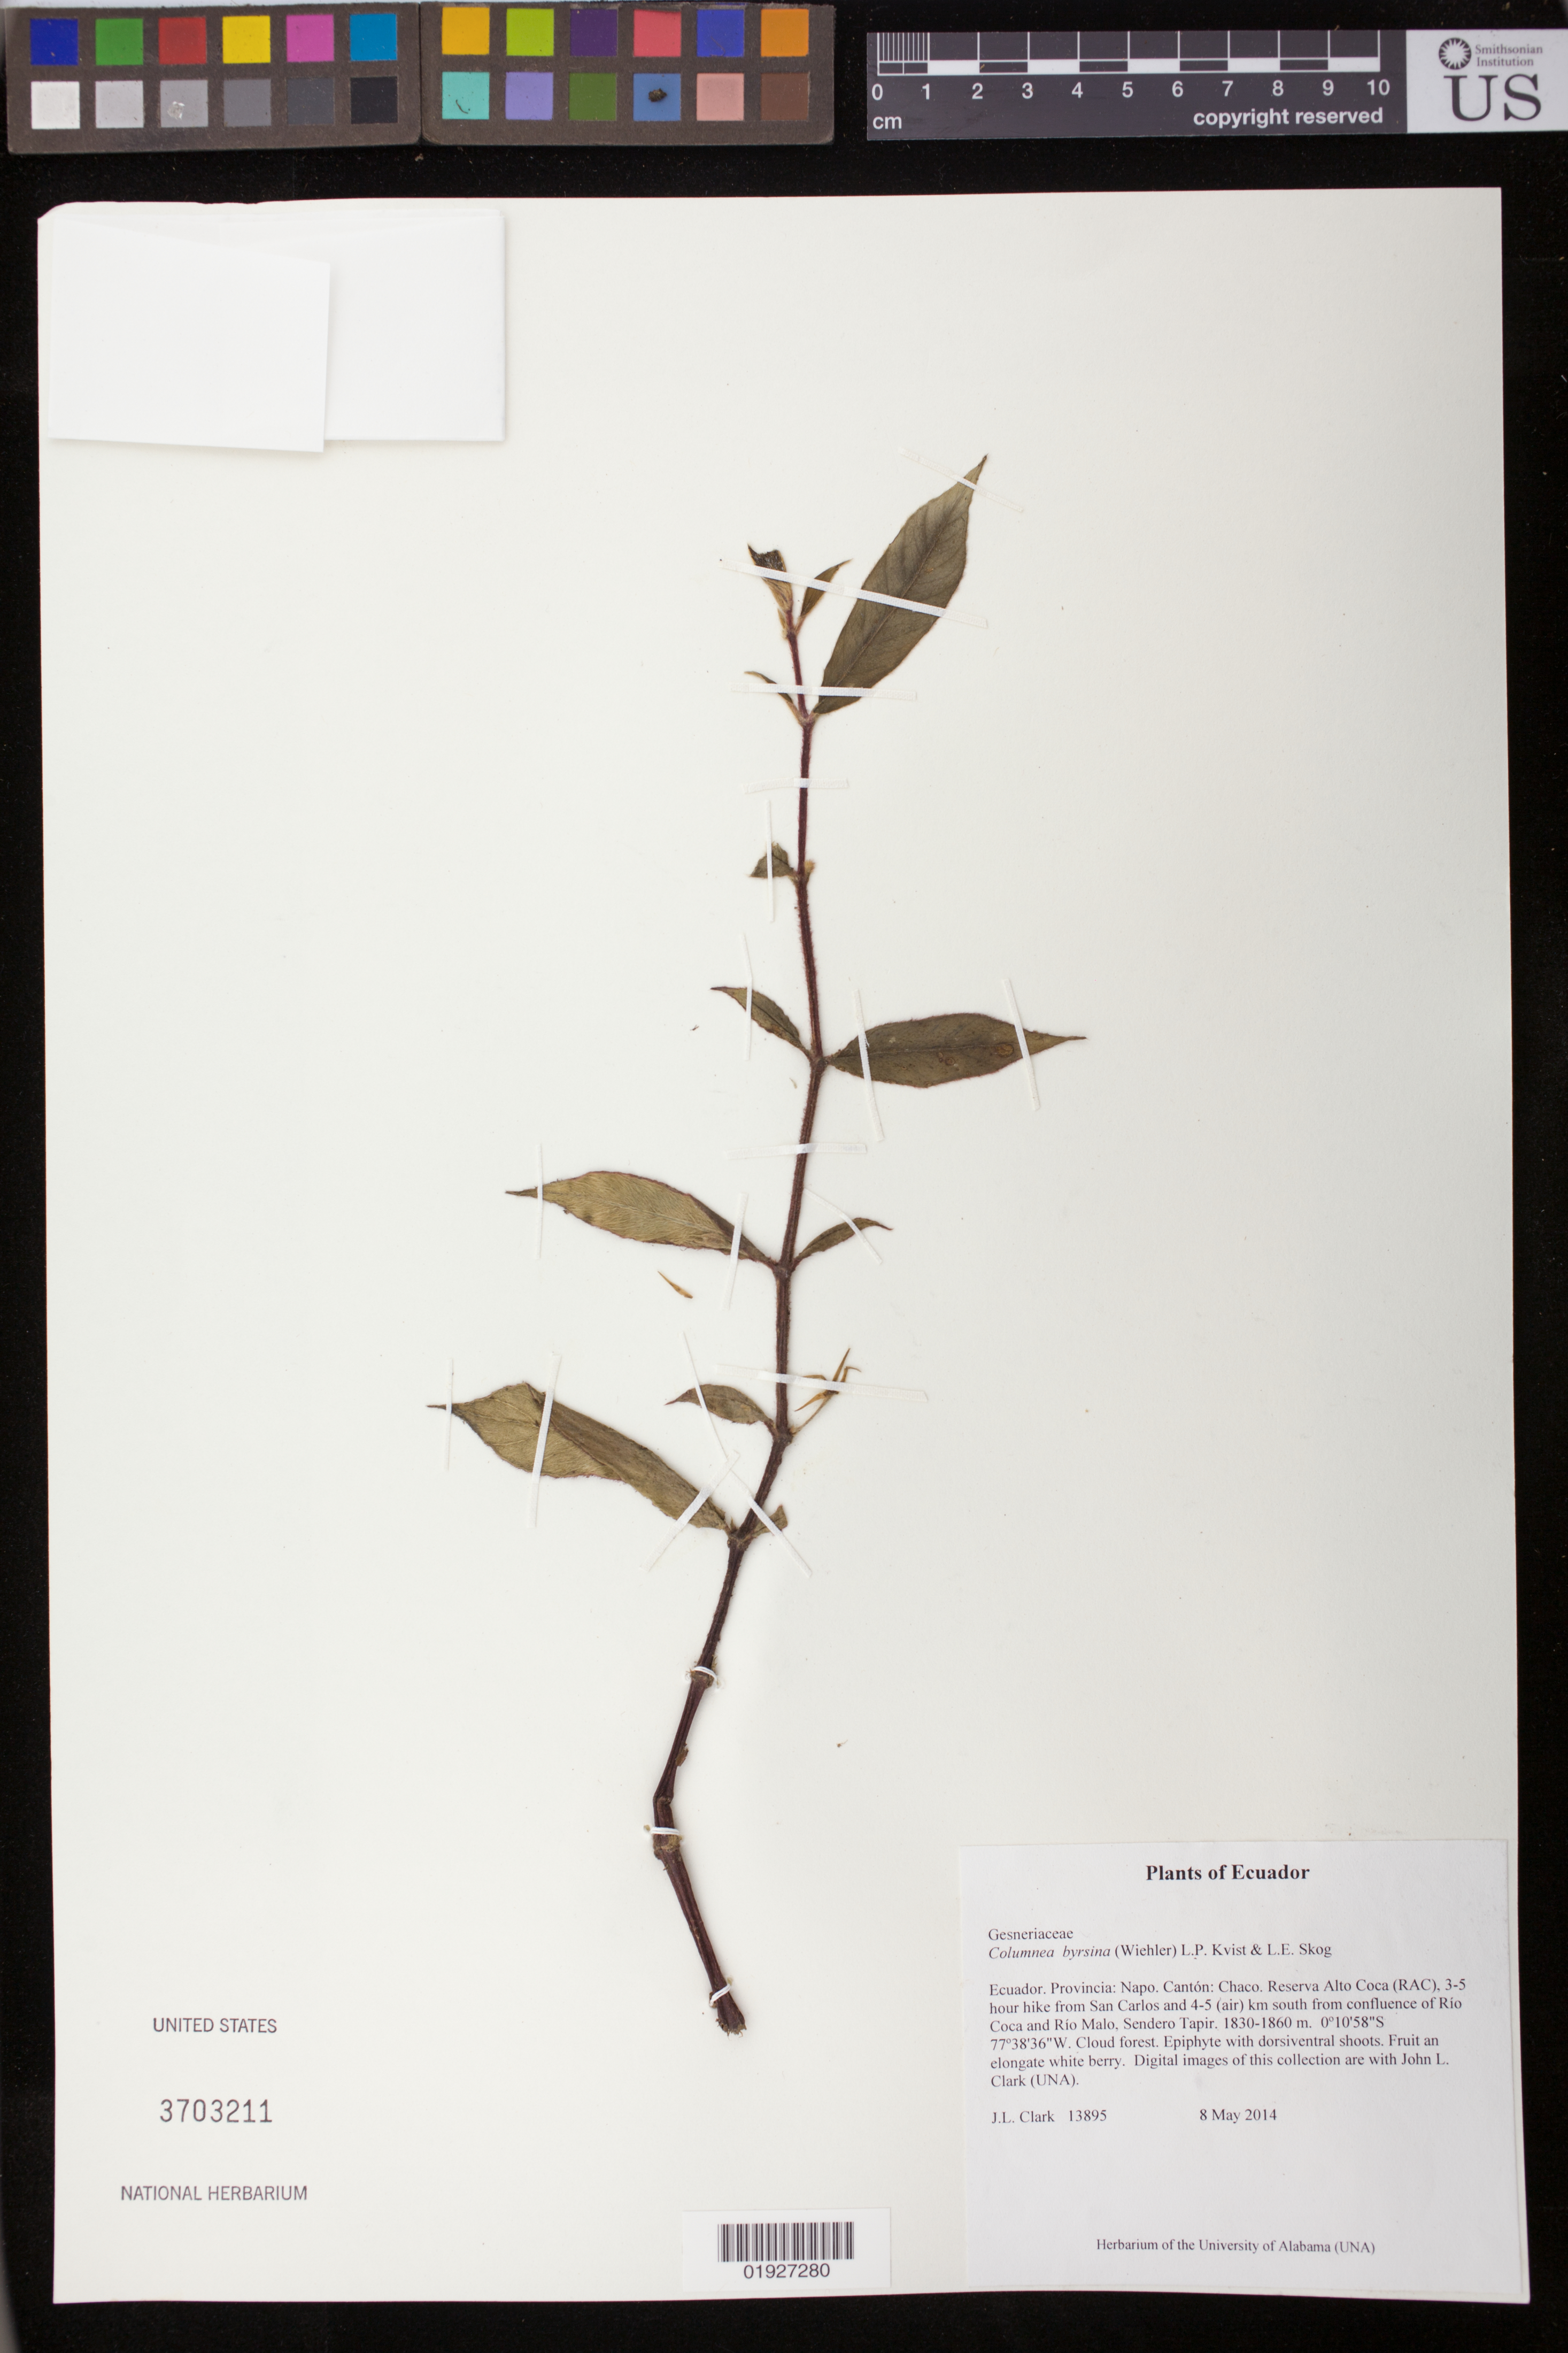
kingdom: Plantae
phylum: Tracheophyta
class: Magnoliopsida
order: Lamiales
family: Gesneriaceae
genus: Columnea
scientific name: Columnea byrsina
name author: (Wiehler) L.P. Kvist & L.E. Skog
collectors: J. L. Clark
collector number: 13895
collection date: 2014-05-08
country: Ecuador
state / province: Napo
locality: Canton: Chaco. Reserva Alto Coca (RAC), 3-5 hour hike from San Carlos and 4-5 (air) km south from confluence of Rio Coca and Rio Malo, Sendero Tapir.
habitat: Cloud forest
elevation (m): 1830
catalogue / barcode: US 3703211